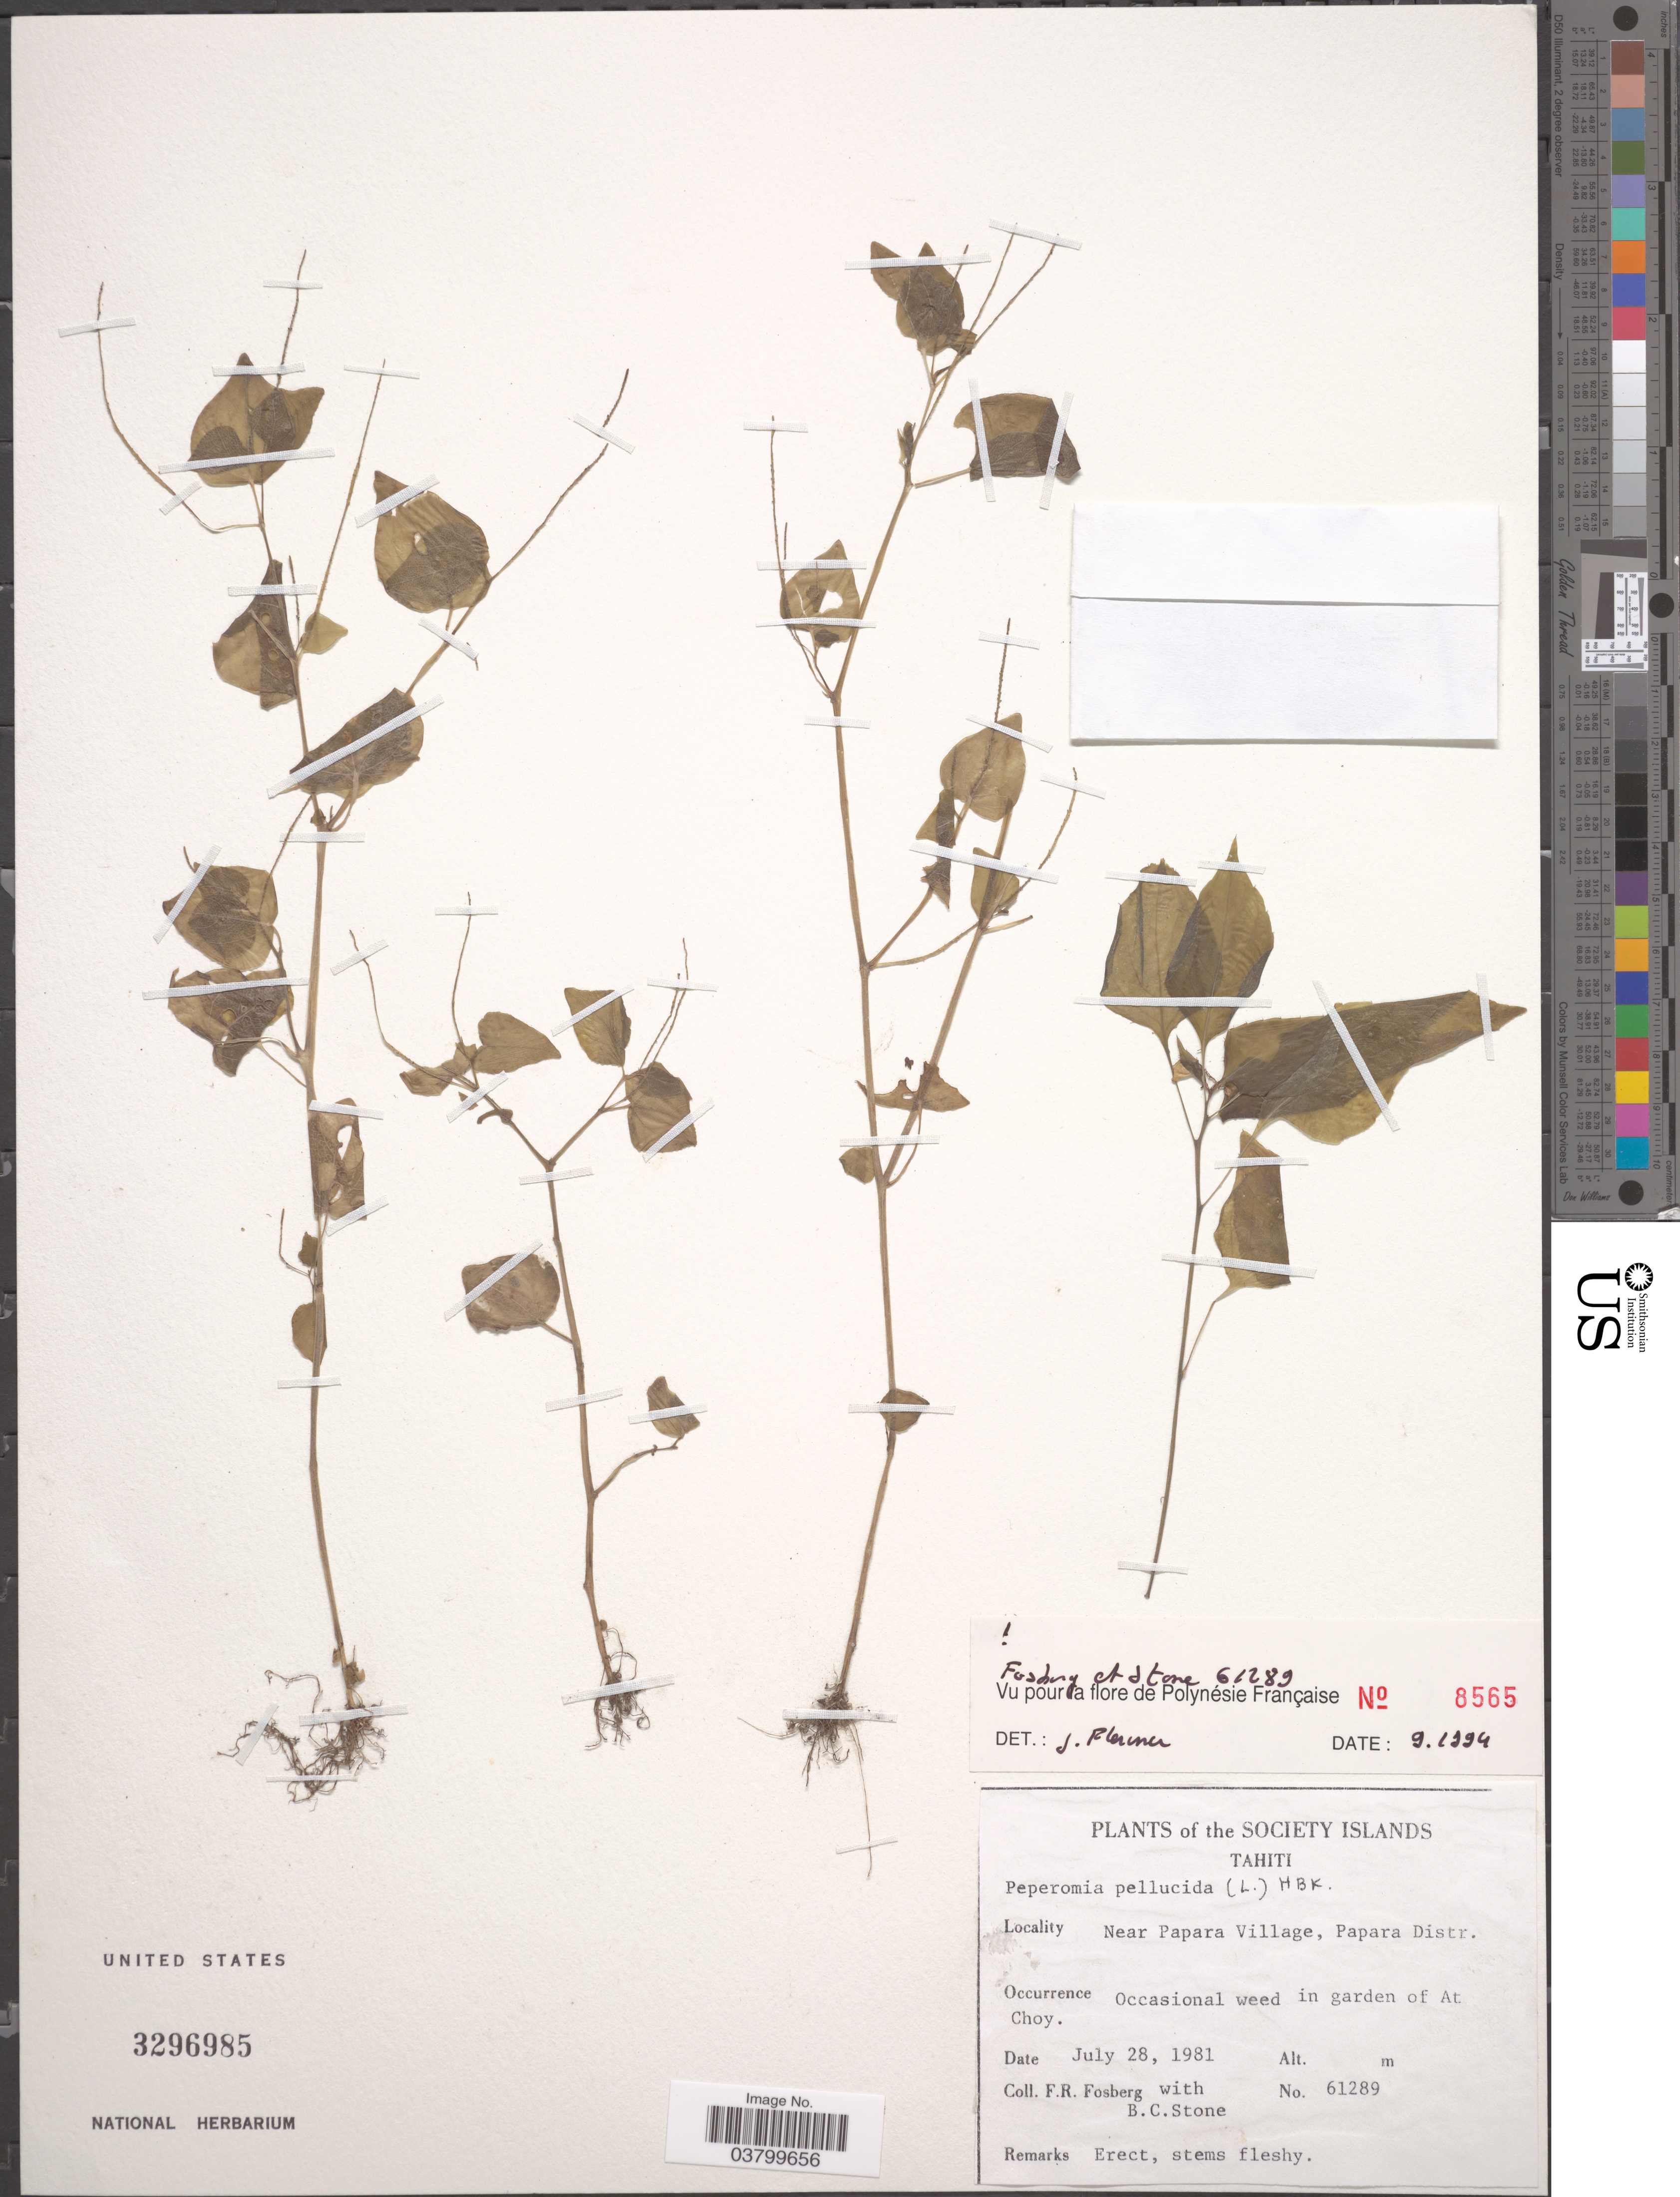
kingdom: Plantae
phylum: Tracheophyta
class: Magnoliopsida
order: Piperales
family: Piperaceae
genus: Peperomia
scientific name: Peperomia pellucida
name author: (L.) Kunth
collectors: F. R. Fosberg & B. C. Stone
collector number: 61289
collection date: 1981-07-28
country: French Polynesia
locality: The Society Islands. Tahiti. Near Papara Village, Papara Distr. In garden of At Choy.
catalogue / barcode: US 3296985